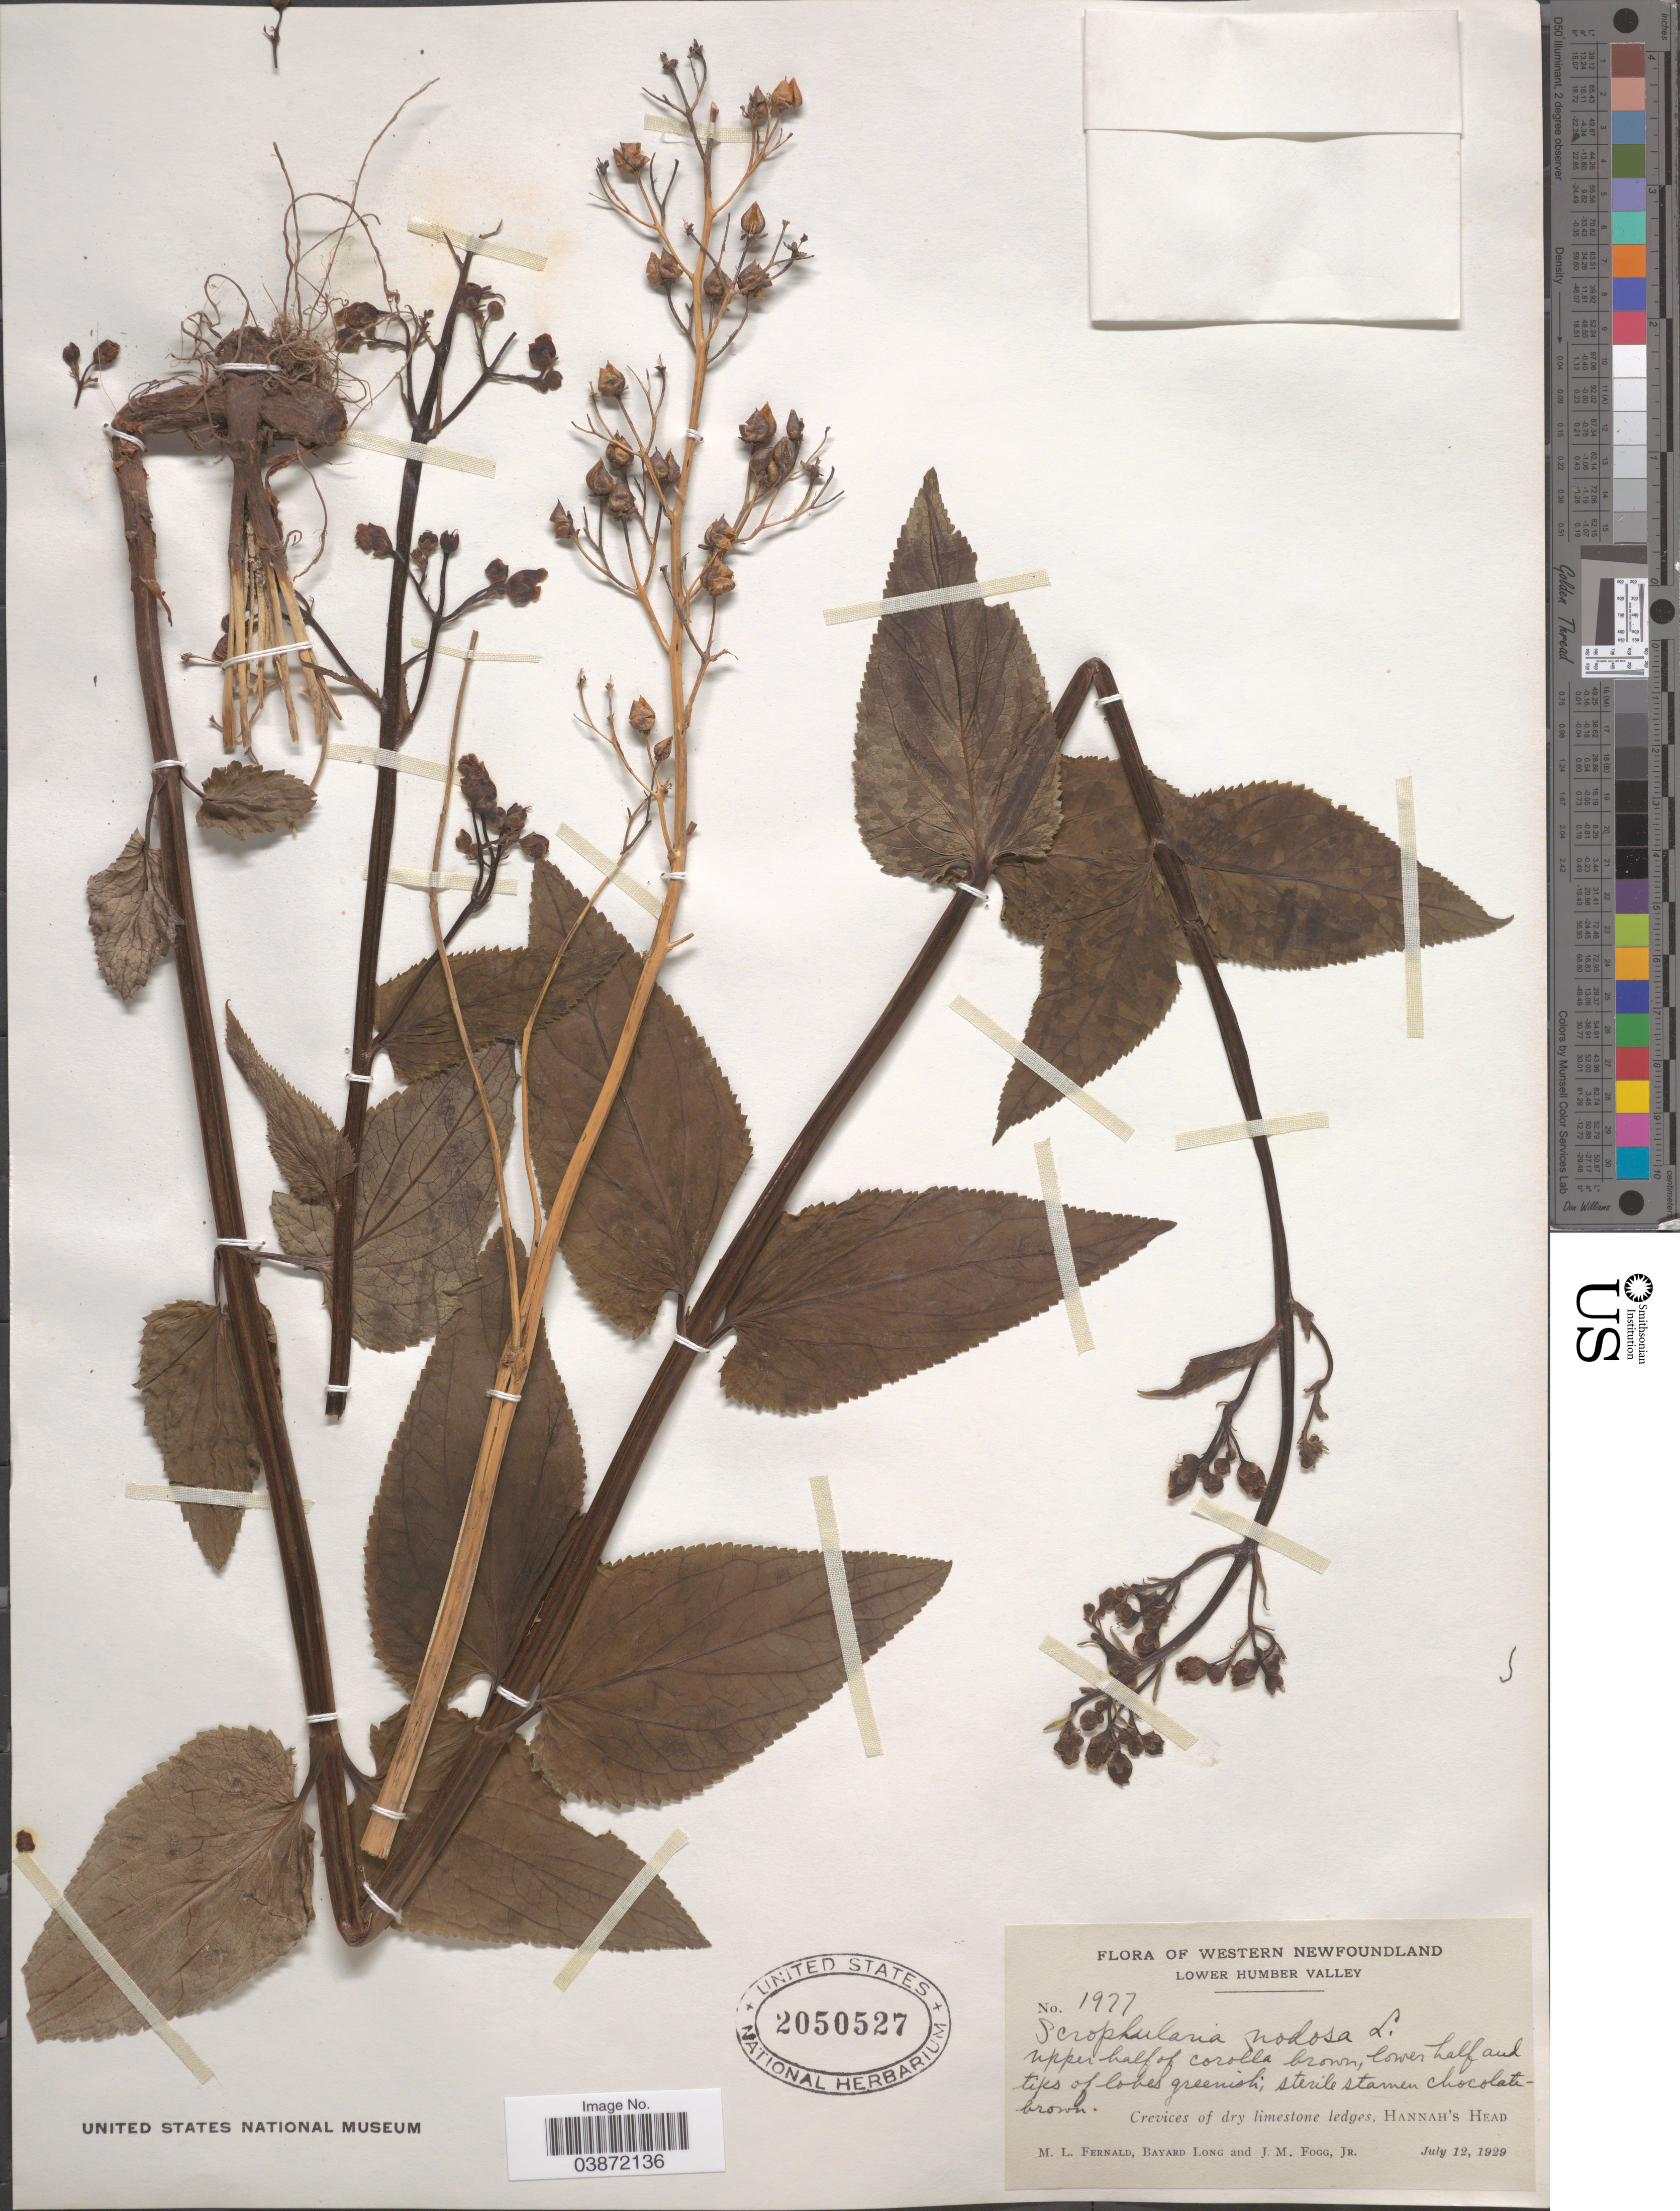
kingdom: Plantae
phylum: Tracheophyta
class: Magnoliopsida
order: Lamiales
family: Scrophulariaceae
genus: Scrophularia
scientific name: Scrophularia nodosa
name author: L.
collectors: M. L. Fernald, B. Long & J. Fogg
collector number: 1977*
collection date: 1929-07-12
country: Canada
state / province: Newfoundland and Labrador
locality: Western Newfoundland. Lower Humber Valley. Crevices of dry limestone ledges, Hannah's Head.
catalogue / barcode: US 2050527